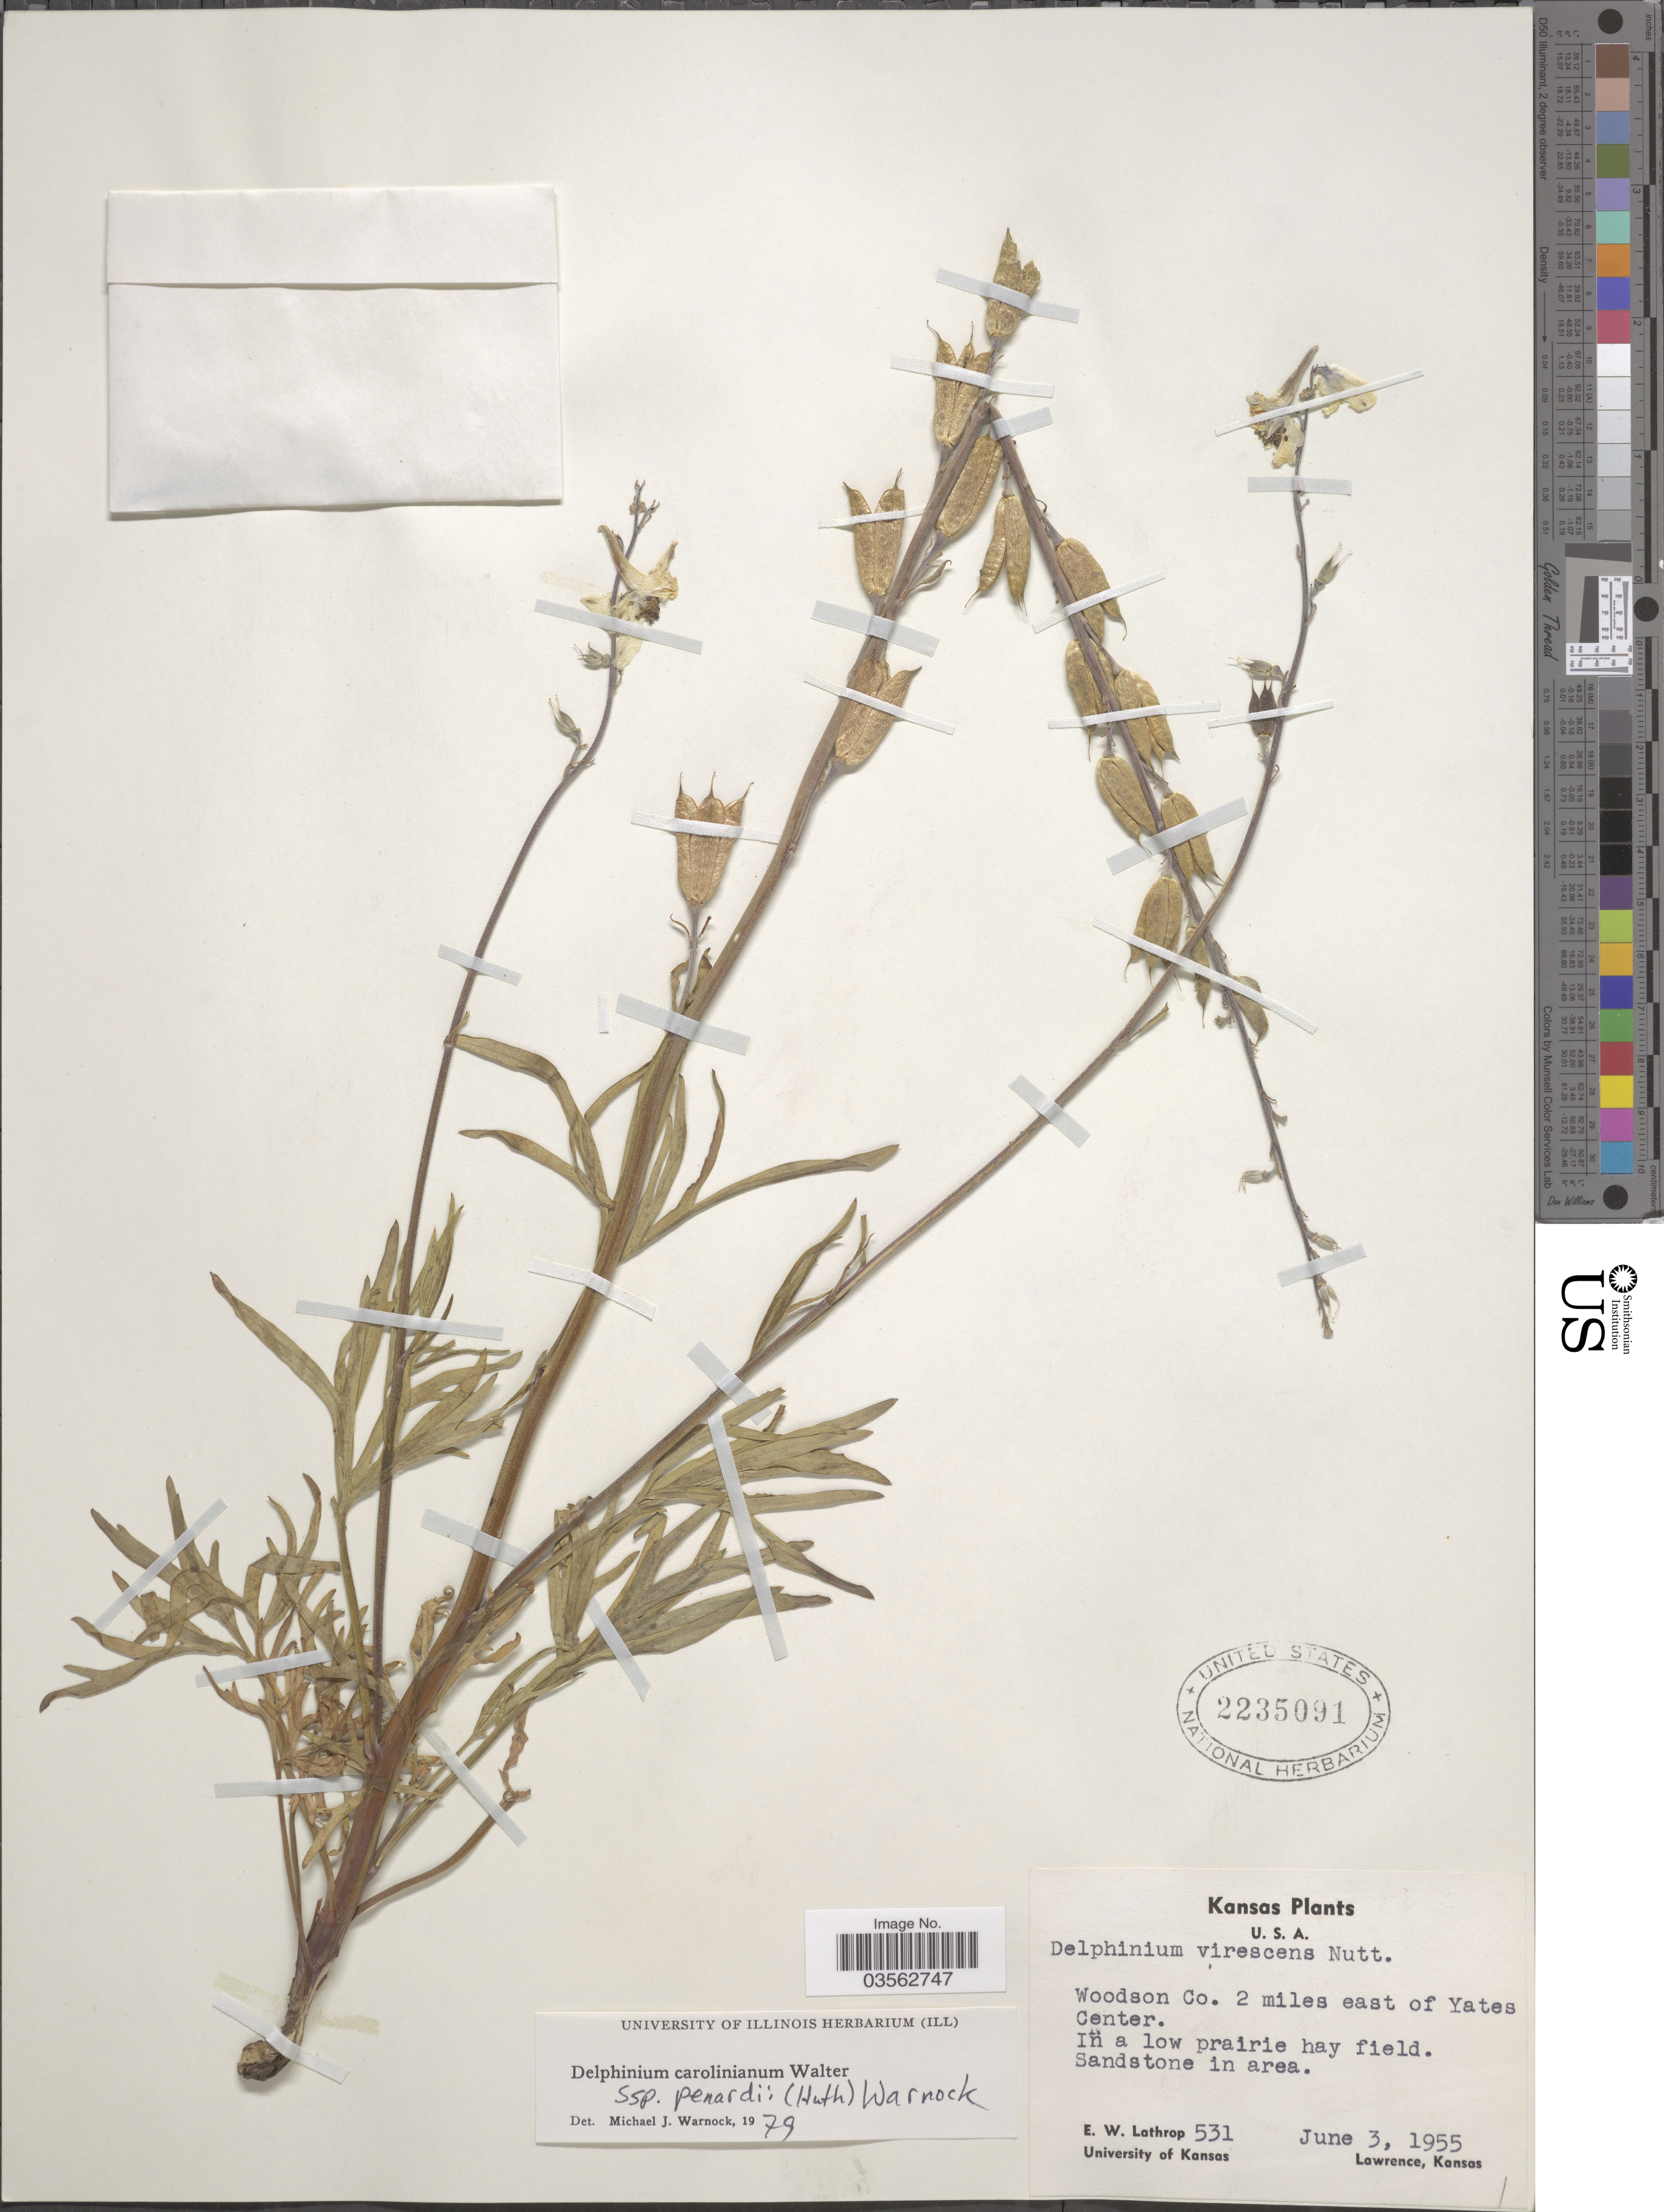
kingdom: Plantae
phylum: Tracheophyta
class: Magnoliopsida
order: Ranunculales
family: Ranunculaceae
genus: Delphinium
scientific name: Delphinium carolinianum subsp. penardii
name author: (Huth) M.J. Warnock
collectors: E. W. Lathrop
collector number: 531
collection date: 1955-06-03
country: United States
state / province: Kansas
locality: Woodson Co. 2 miles east of Yates Center.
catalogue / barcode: US 2235091